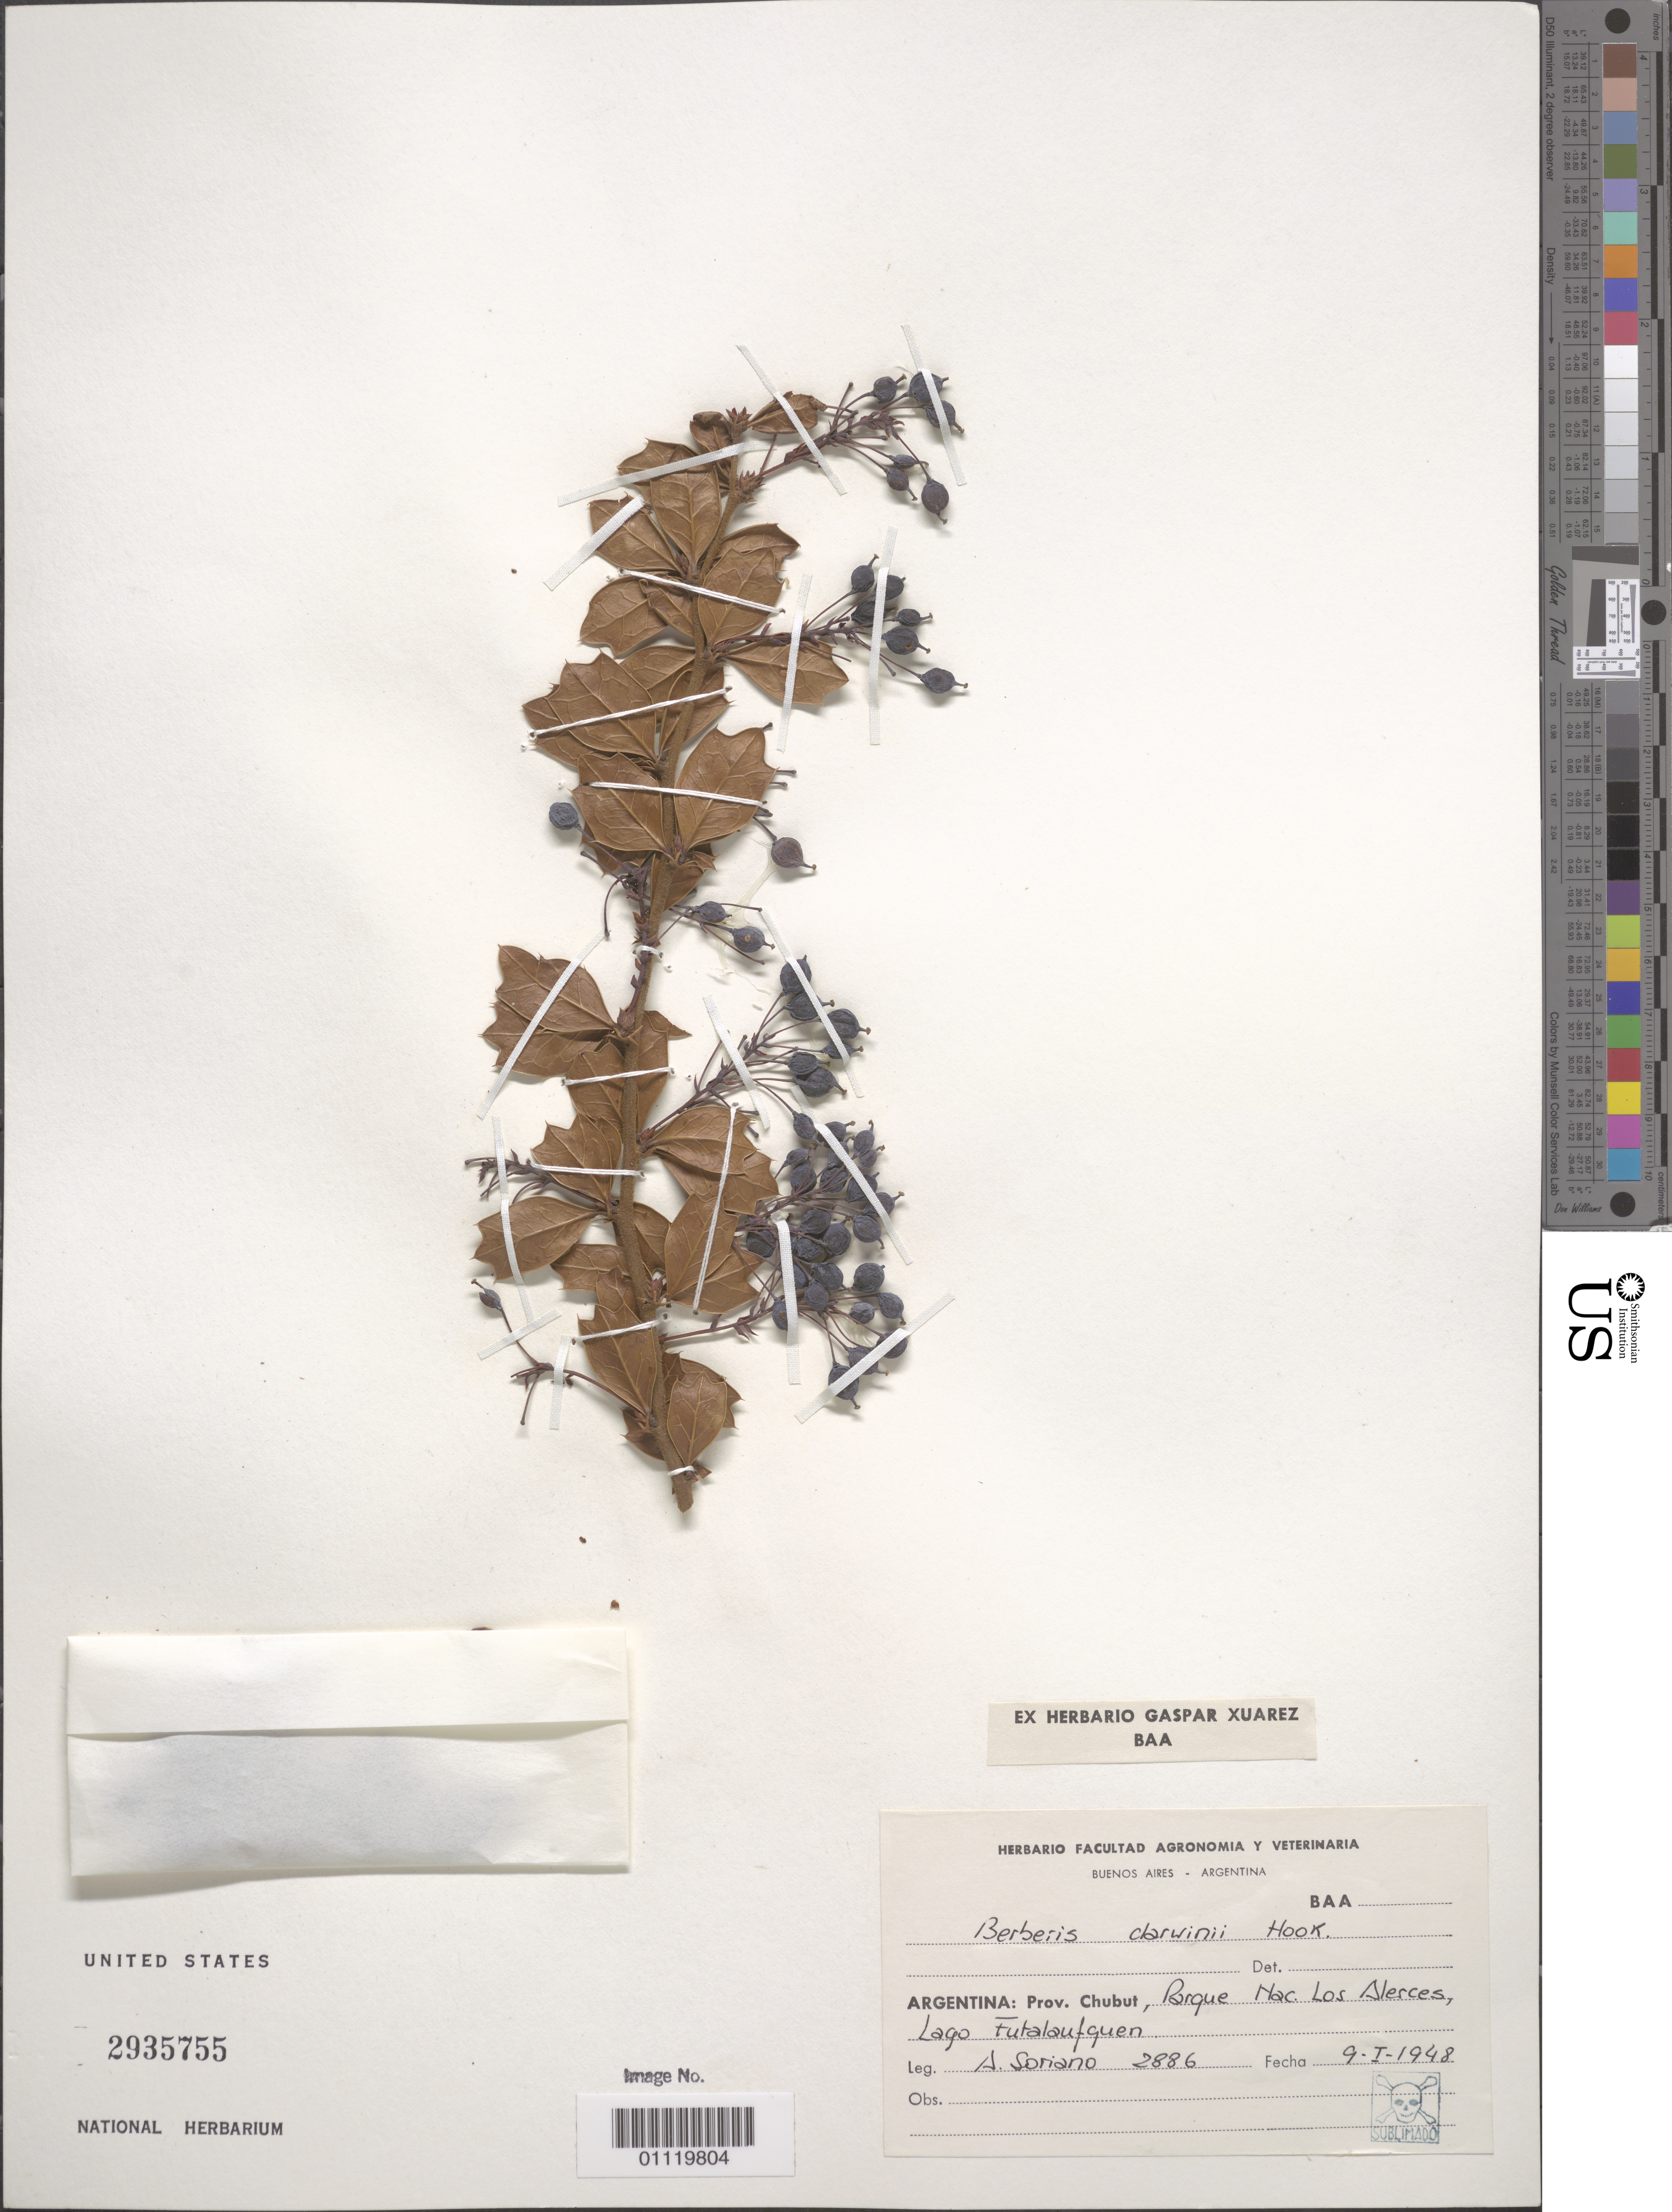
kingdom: Plantae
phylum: Tracheophyta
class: Magnoliopsida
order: Ranunculales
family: Berberidaceae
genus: Berberis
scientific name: Berberis darwinii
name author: Hook.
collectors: A. Soriano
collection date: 1948-01-09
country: Argentina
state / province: Chubut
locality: Los Alerces National Park, Lake Futalaufquen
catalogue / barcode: US 2935755